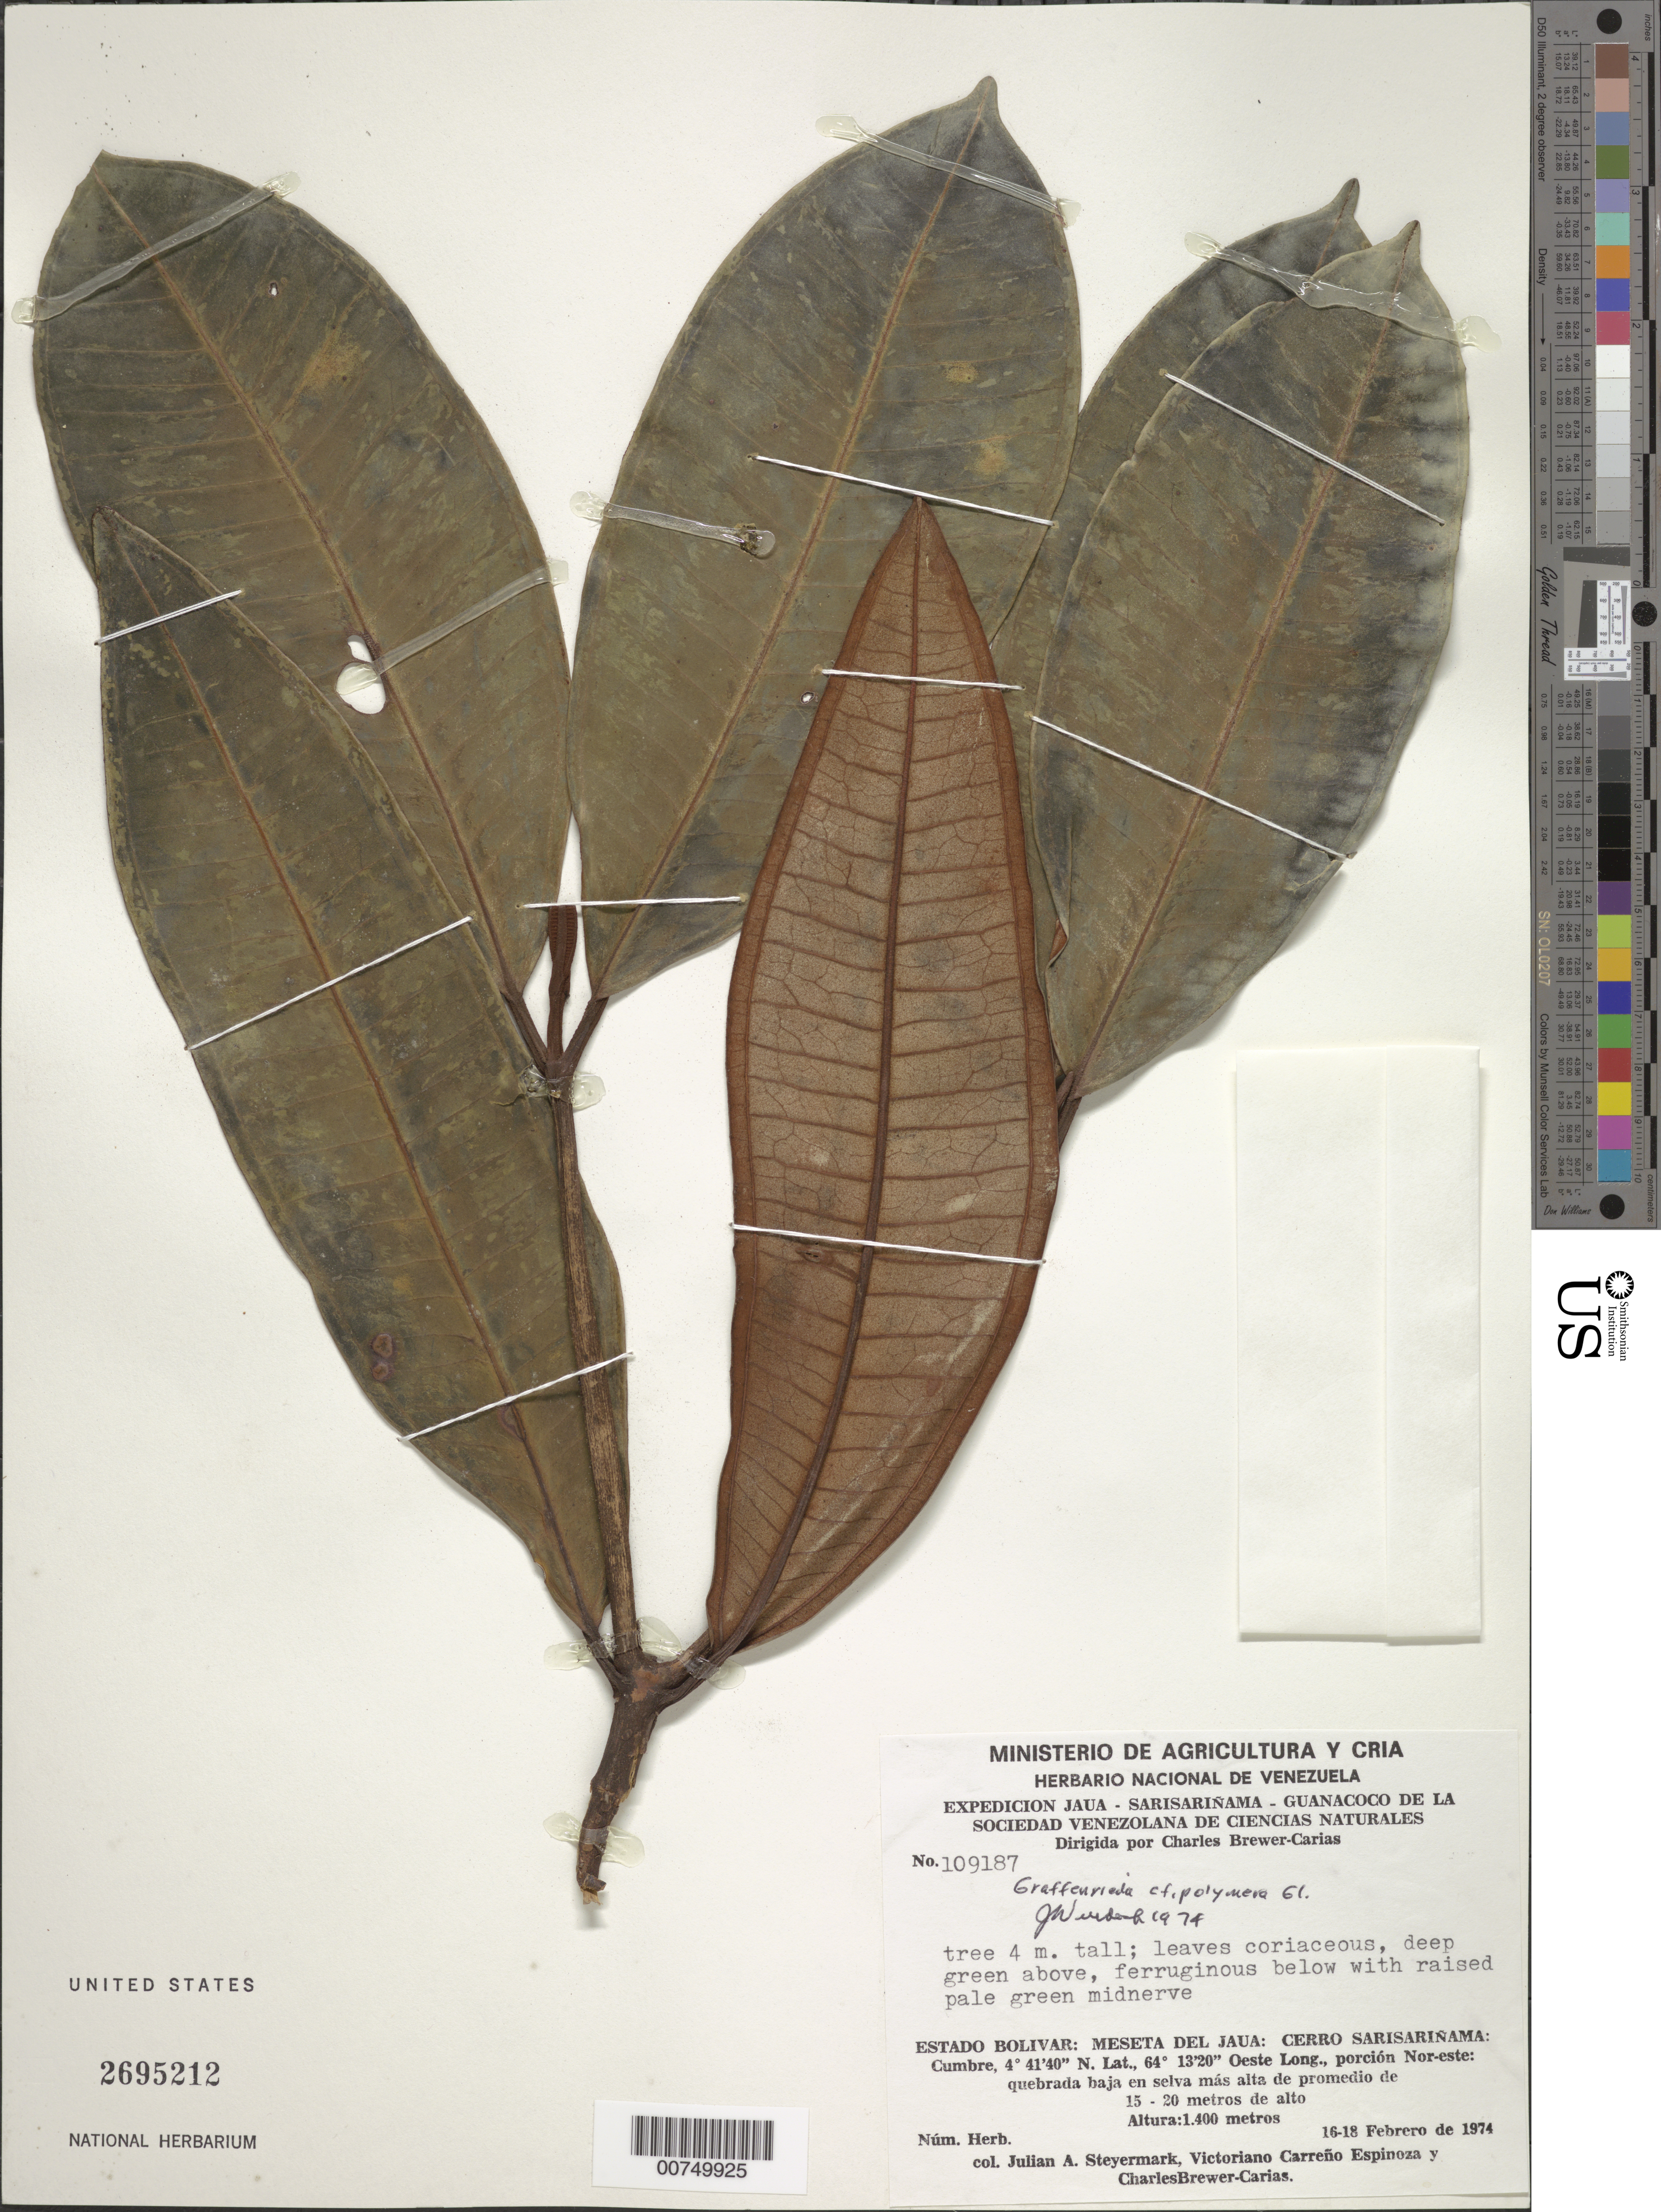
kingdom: Plantae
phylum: Tracheophyta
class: Magnoliopsida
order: Myrtales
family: Melastomataceae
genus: Graffenrieda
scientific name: Graffenrieda polymera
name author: Gleason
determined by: Wurdack, John J., (US), US (UNITED STATES)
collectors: J. Steyermark, V. Carreño E. & C. Brewer-Carias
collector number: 109187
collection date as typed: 16-Feb-74 to 18-Feb-74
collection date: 1974-02-16/1974-02-18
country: Venezuela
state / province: Bolívar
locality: Meseta del Jaua: Cerro Sarisariñama, summit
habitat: Quebrada baja en selva mas alta de promedio de 15-20 m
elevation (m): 1400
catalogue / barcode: US 2695212